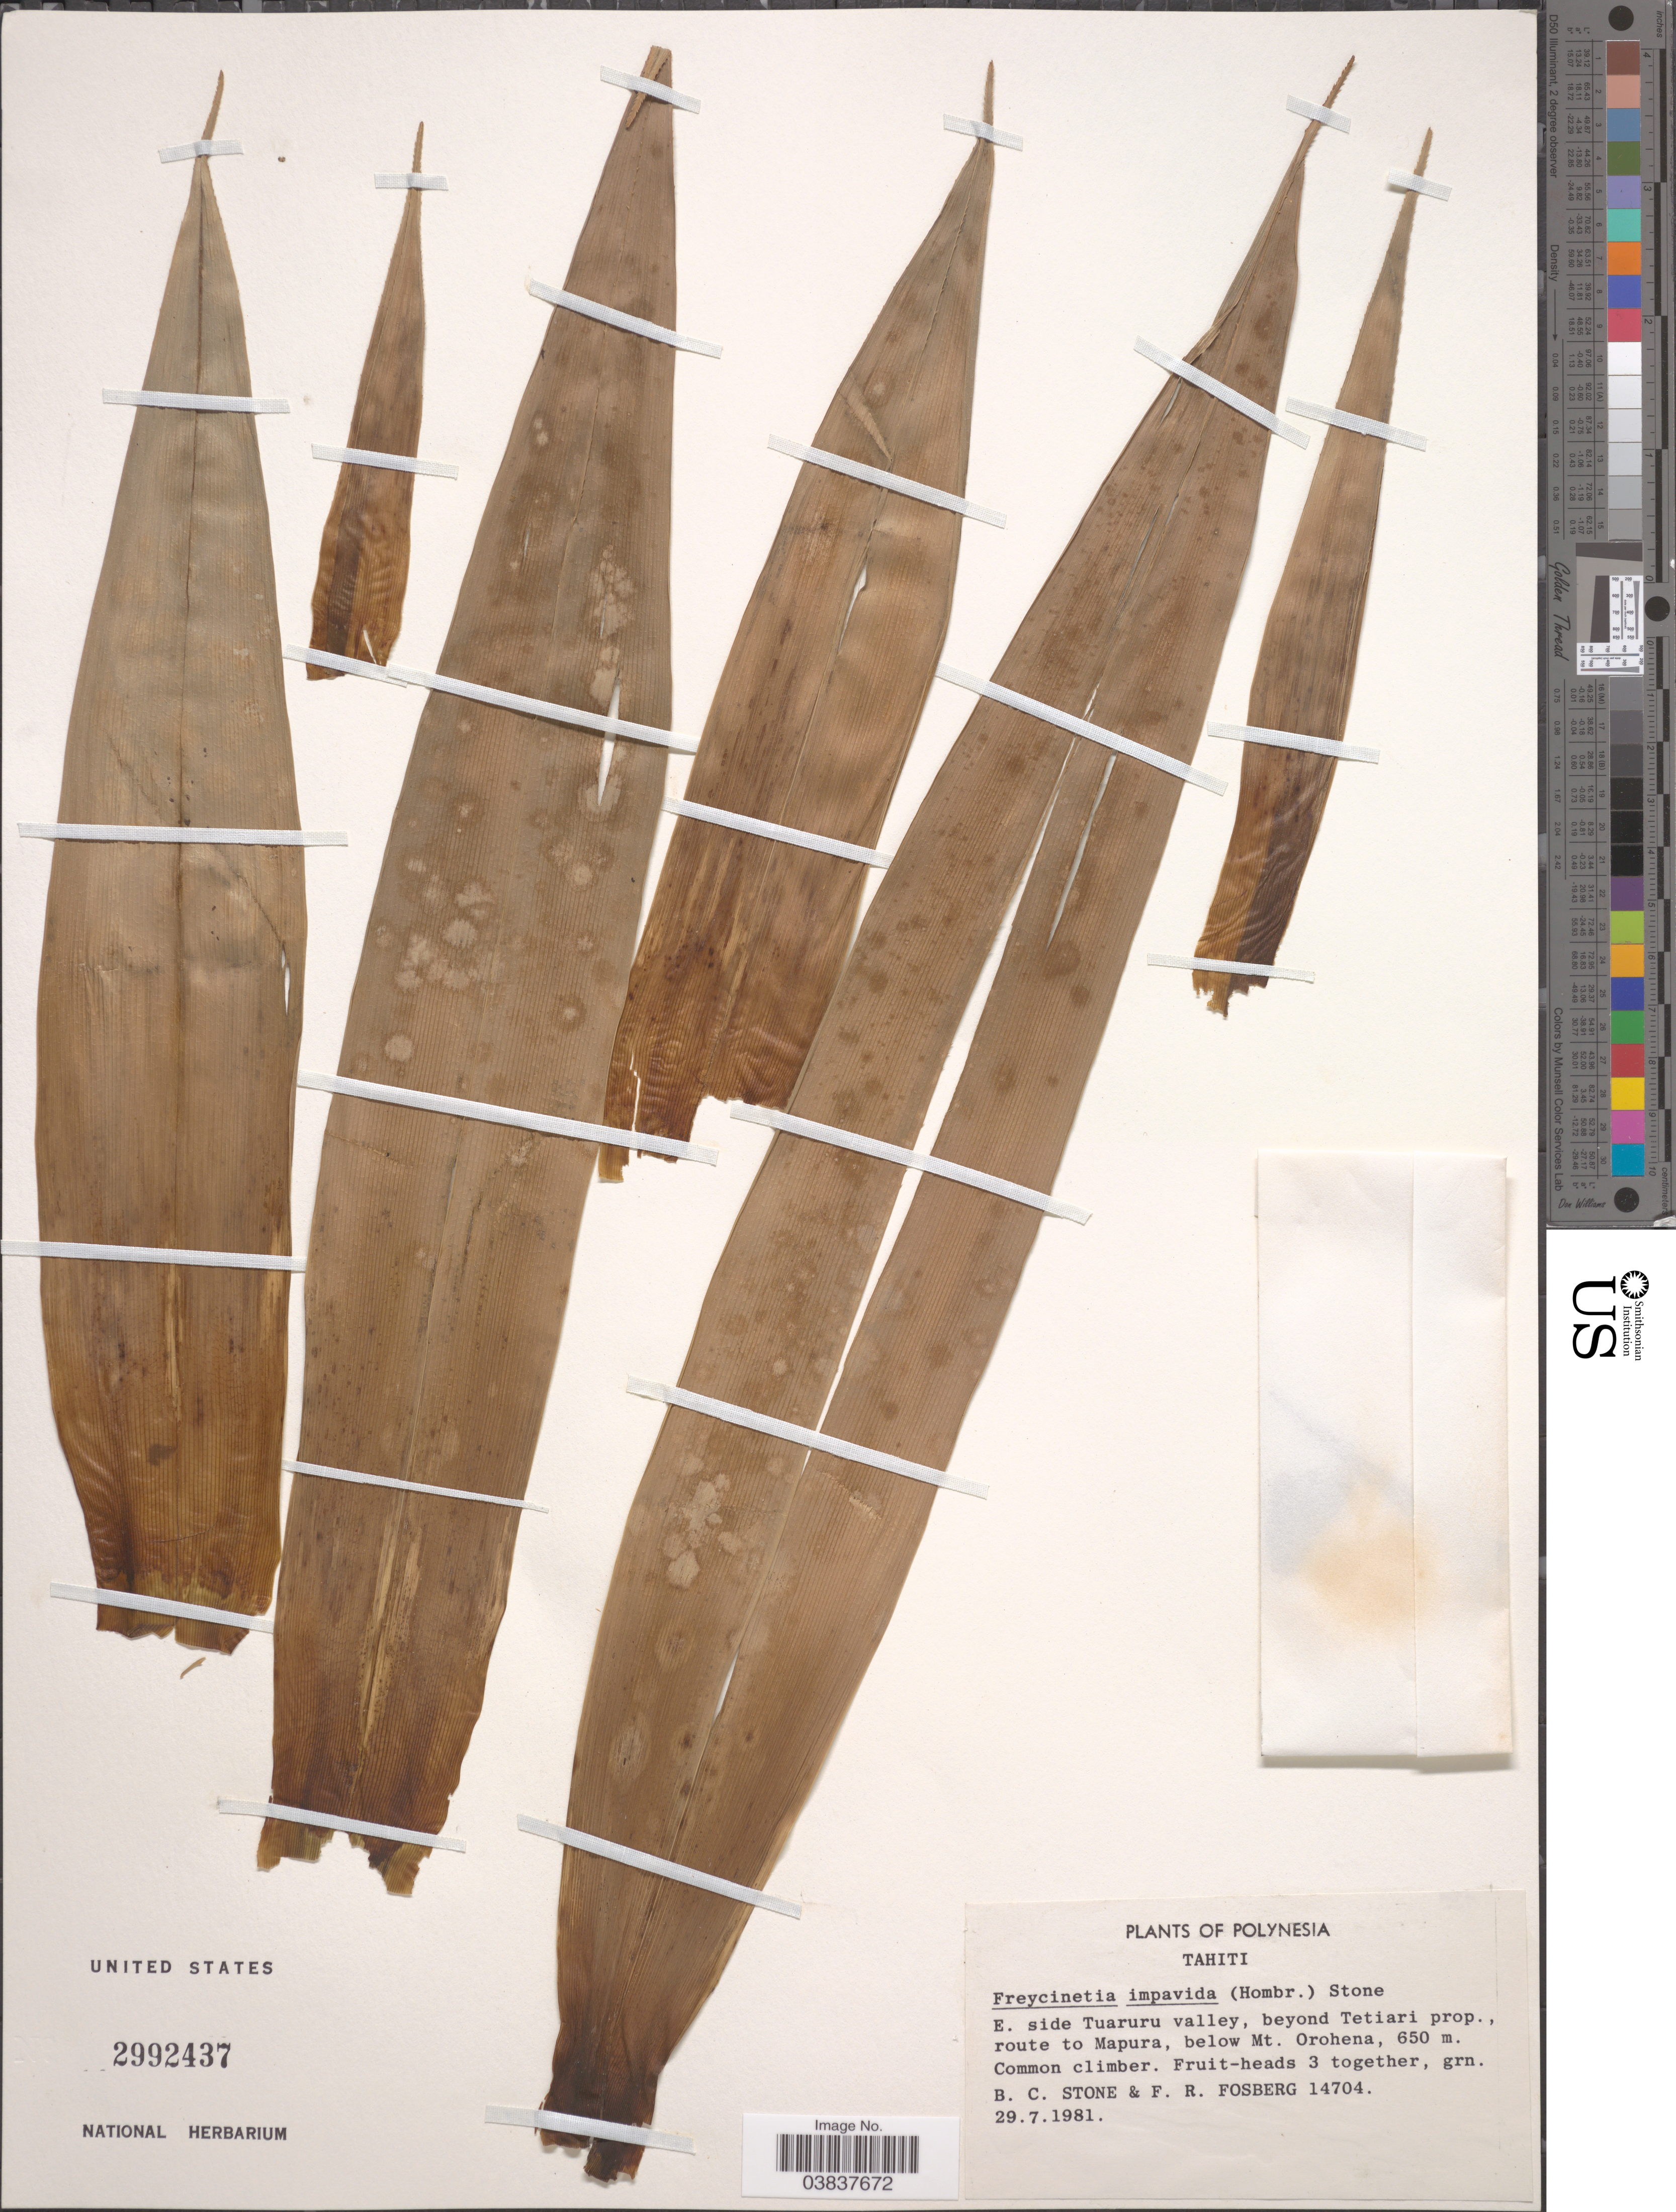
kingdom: Plantae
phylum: Tracheophyta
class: Liliopsida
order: Pandanales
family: Pandanaceae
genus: Freycinetia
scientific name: Freycinetia impavida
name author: (Hombr. & Jacquinot ex Decne.) B.C. Stone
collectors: B. C. Stone & F. R. Fosberg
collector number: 14704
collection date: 1981-07-29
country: French Polynesia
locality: Polynesia. Tahiti. E. side Tuaruru valley, beyond Tetiari prop., route to Mapura, below Mt. Orohena.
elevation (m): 650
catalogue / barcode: US 2992437